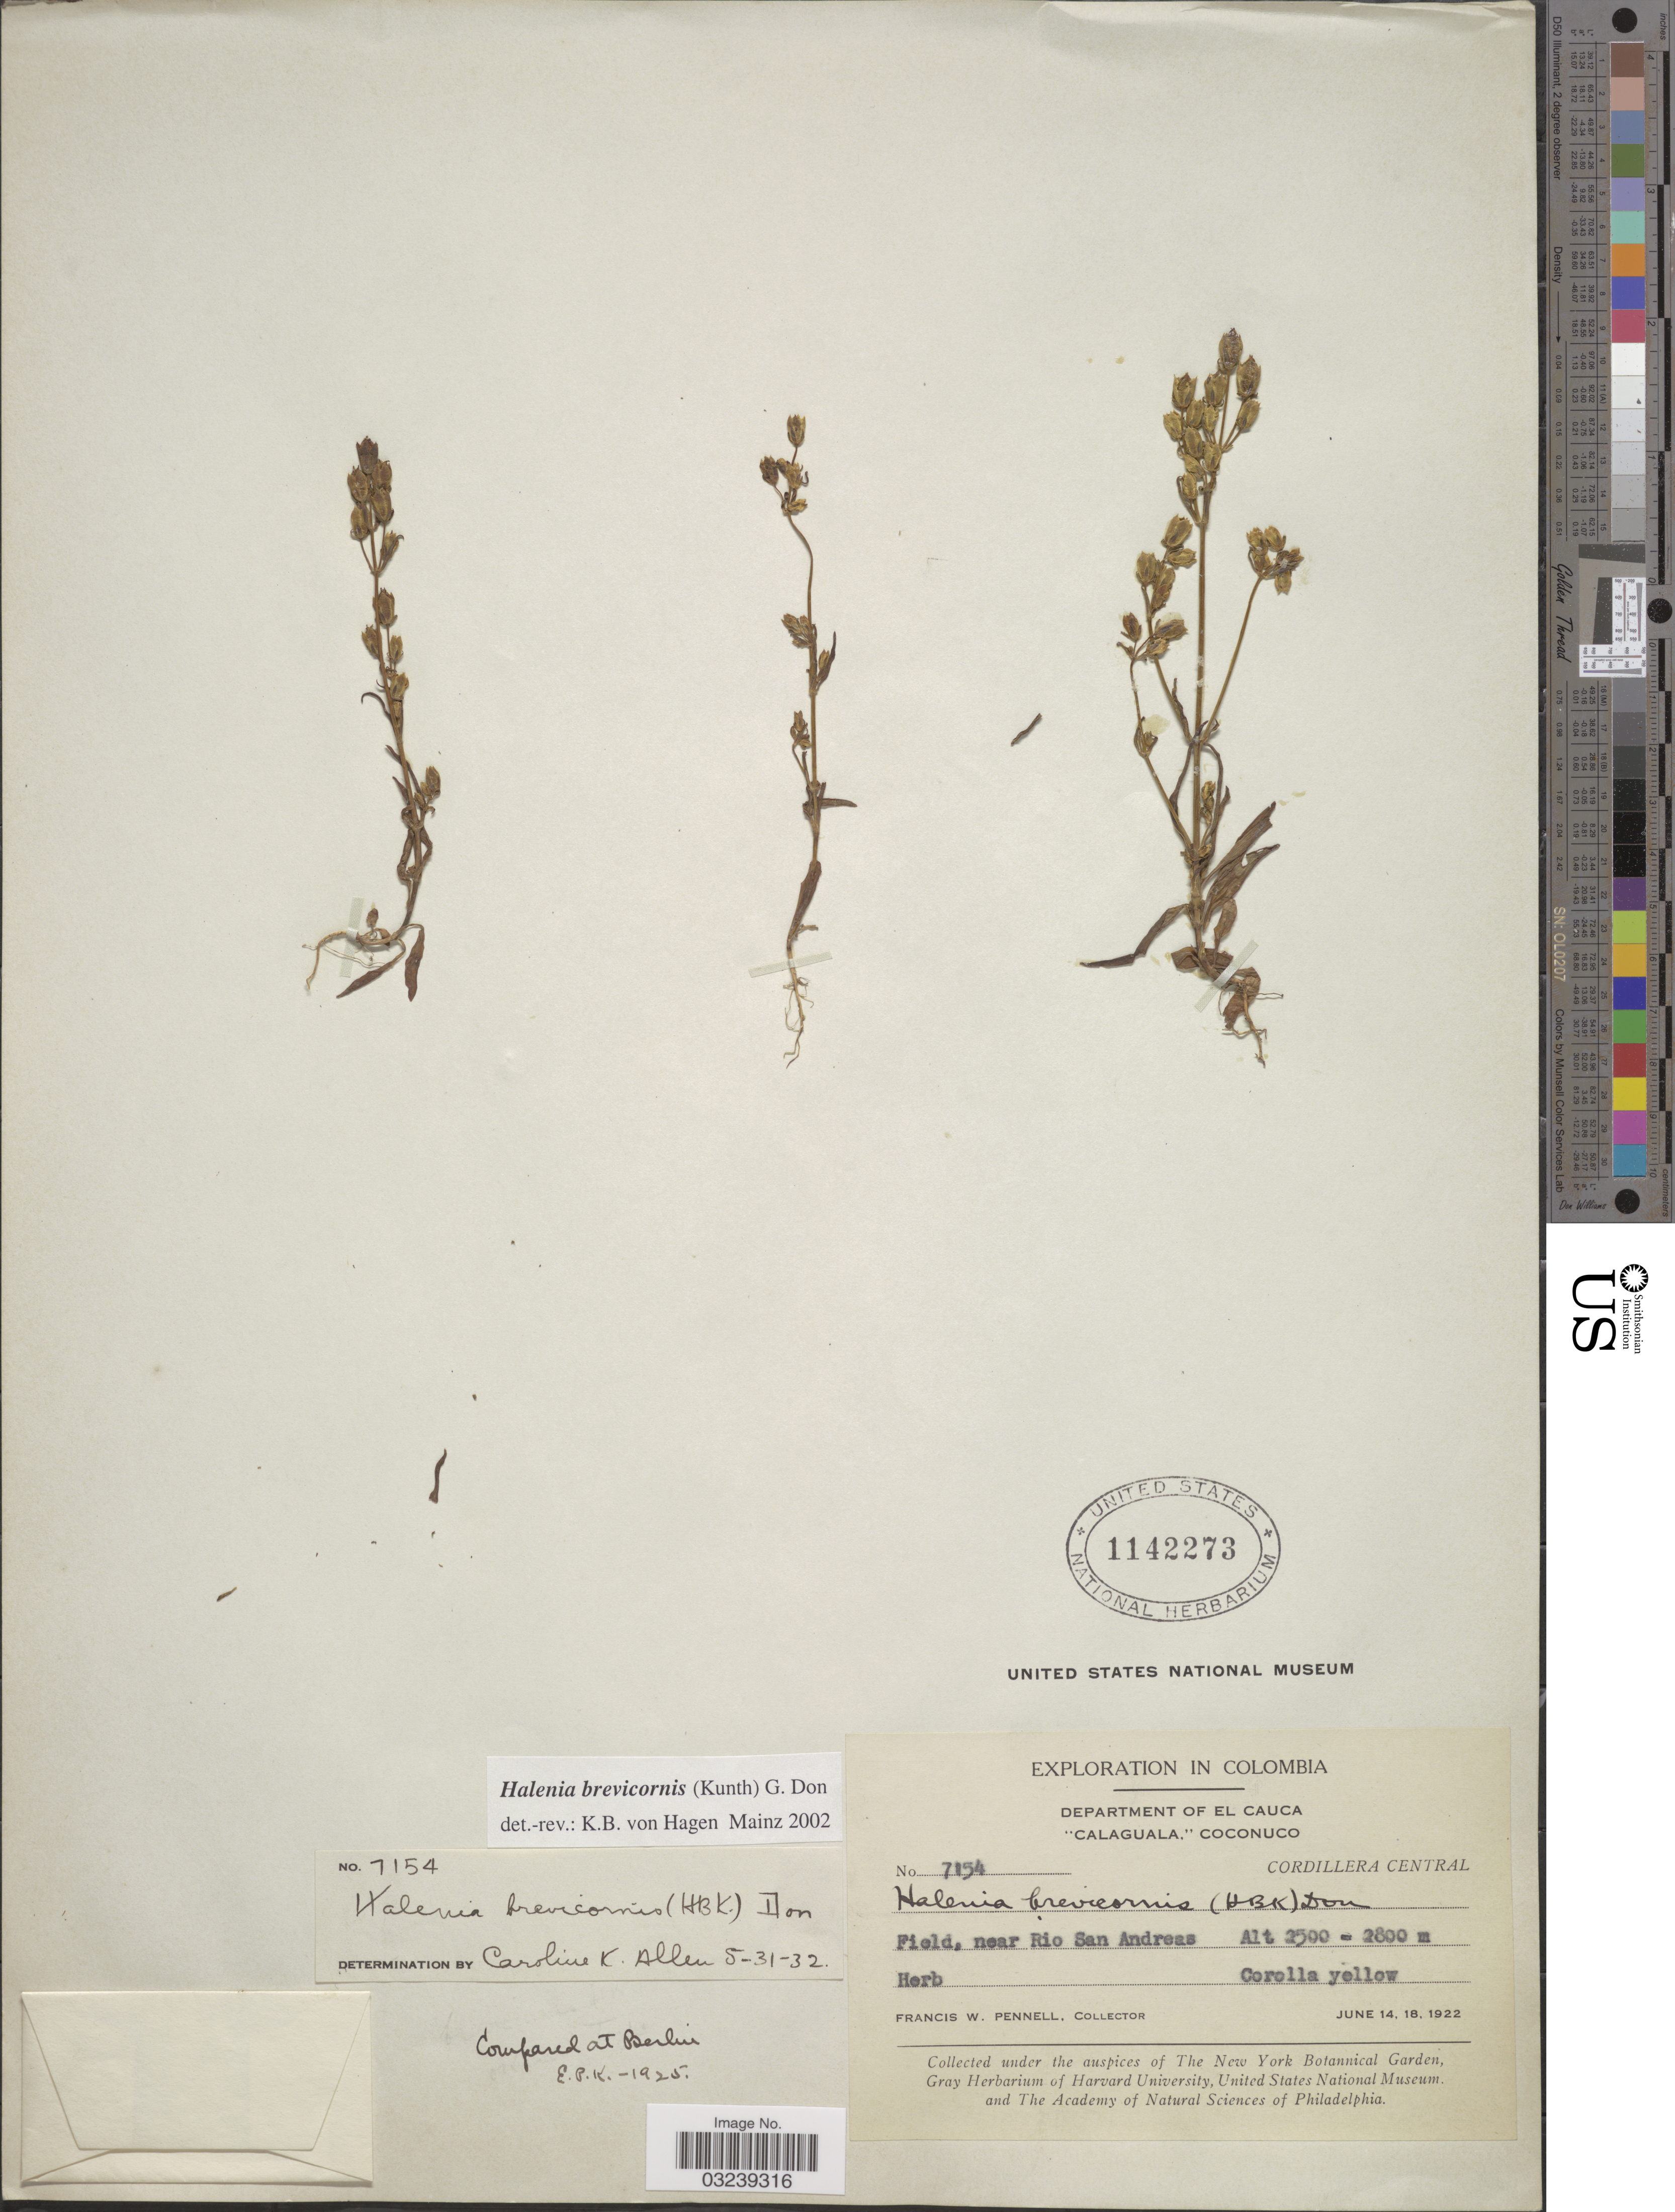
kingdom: Plantae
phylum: Tracheophyta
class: Magnoliopsida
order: Gentianales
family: Gentianaceae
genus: Halenia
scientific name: Halenia brevicornis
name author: (Kunth) G. Don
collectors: F. W. Pennell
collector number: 7154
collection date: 1922-06-14/1922-06-18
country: Colombia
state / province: Cauca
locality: Department of El Cauca, "Calaguala,"Coconuco. Cordillera Central. Field, near Rio San Andreas.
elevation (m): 2500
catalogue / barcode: US 1142273